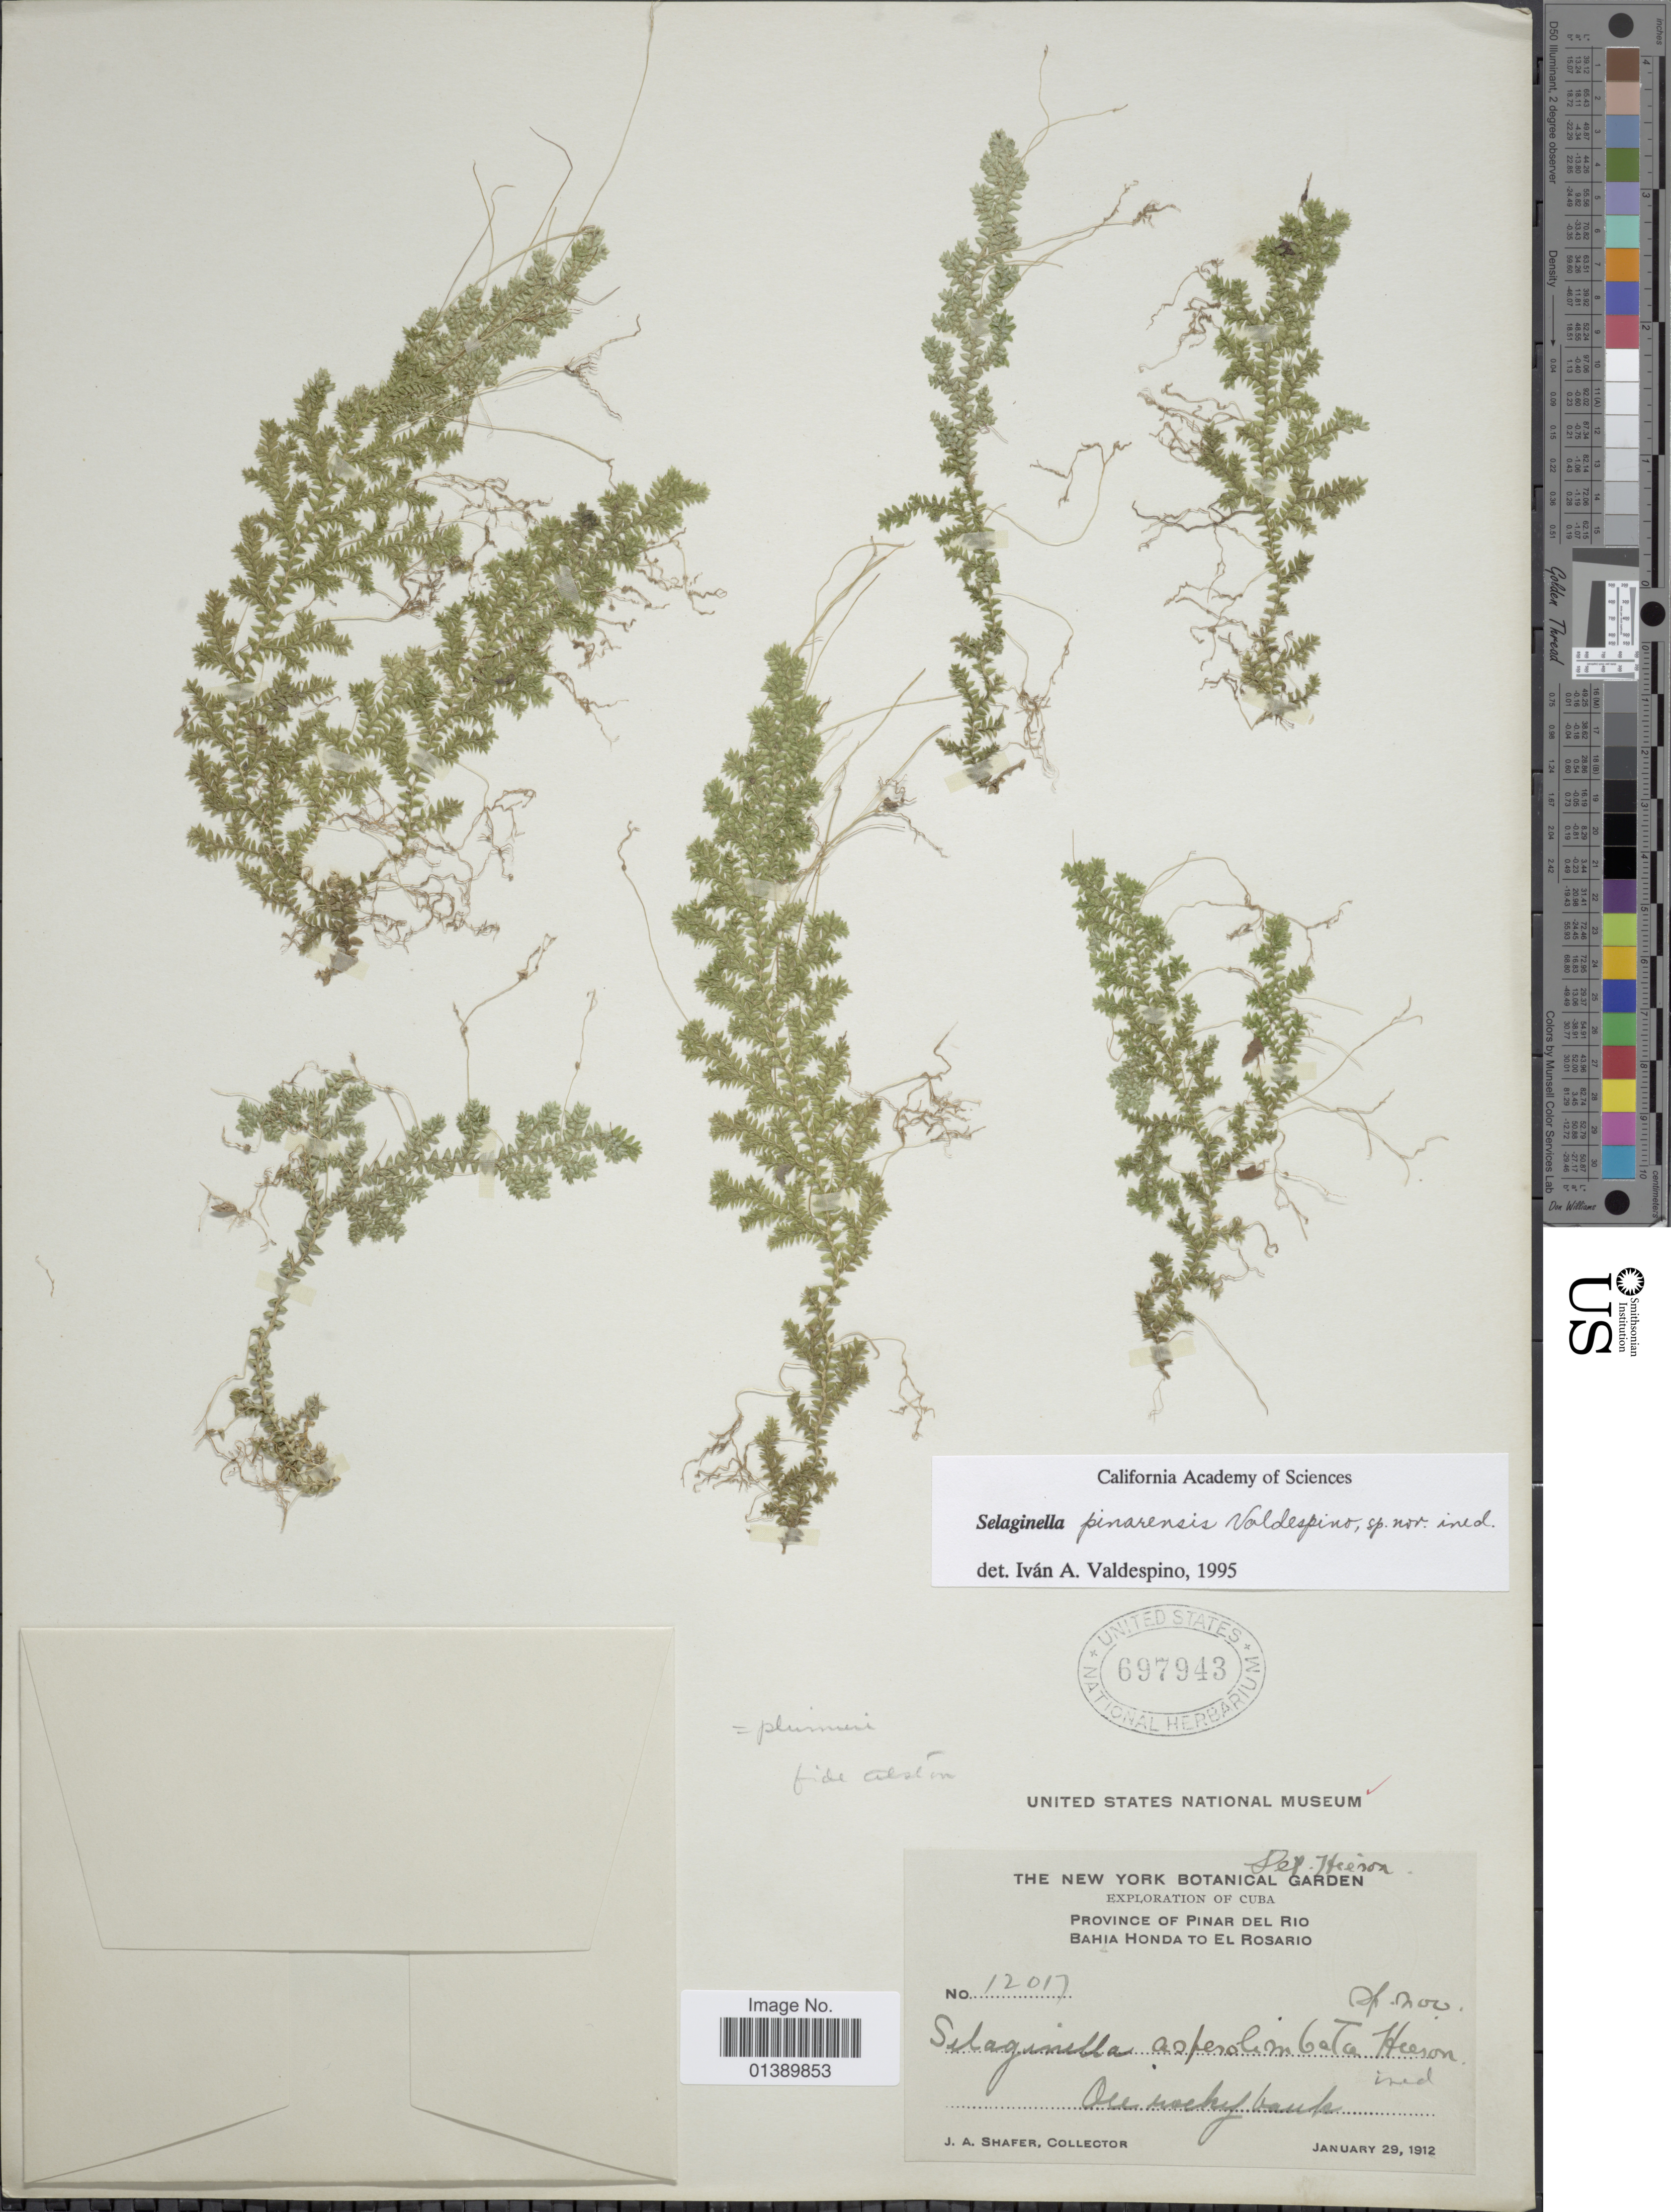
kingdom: Plantae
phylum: Tracheophyta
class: Lycopodiopsida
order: Selaginellales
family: Selaginellaceae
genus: Selaginella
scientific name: Selaginella pinarensis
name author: Valdespino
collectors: J. A. Shafer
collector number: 12017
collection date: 1912-01-29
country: Cuba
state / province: Pinar del Río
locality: Province of Pinar del Rio Bahia Honda to El Rosario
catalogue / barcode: US 697943